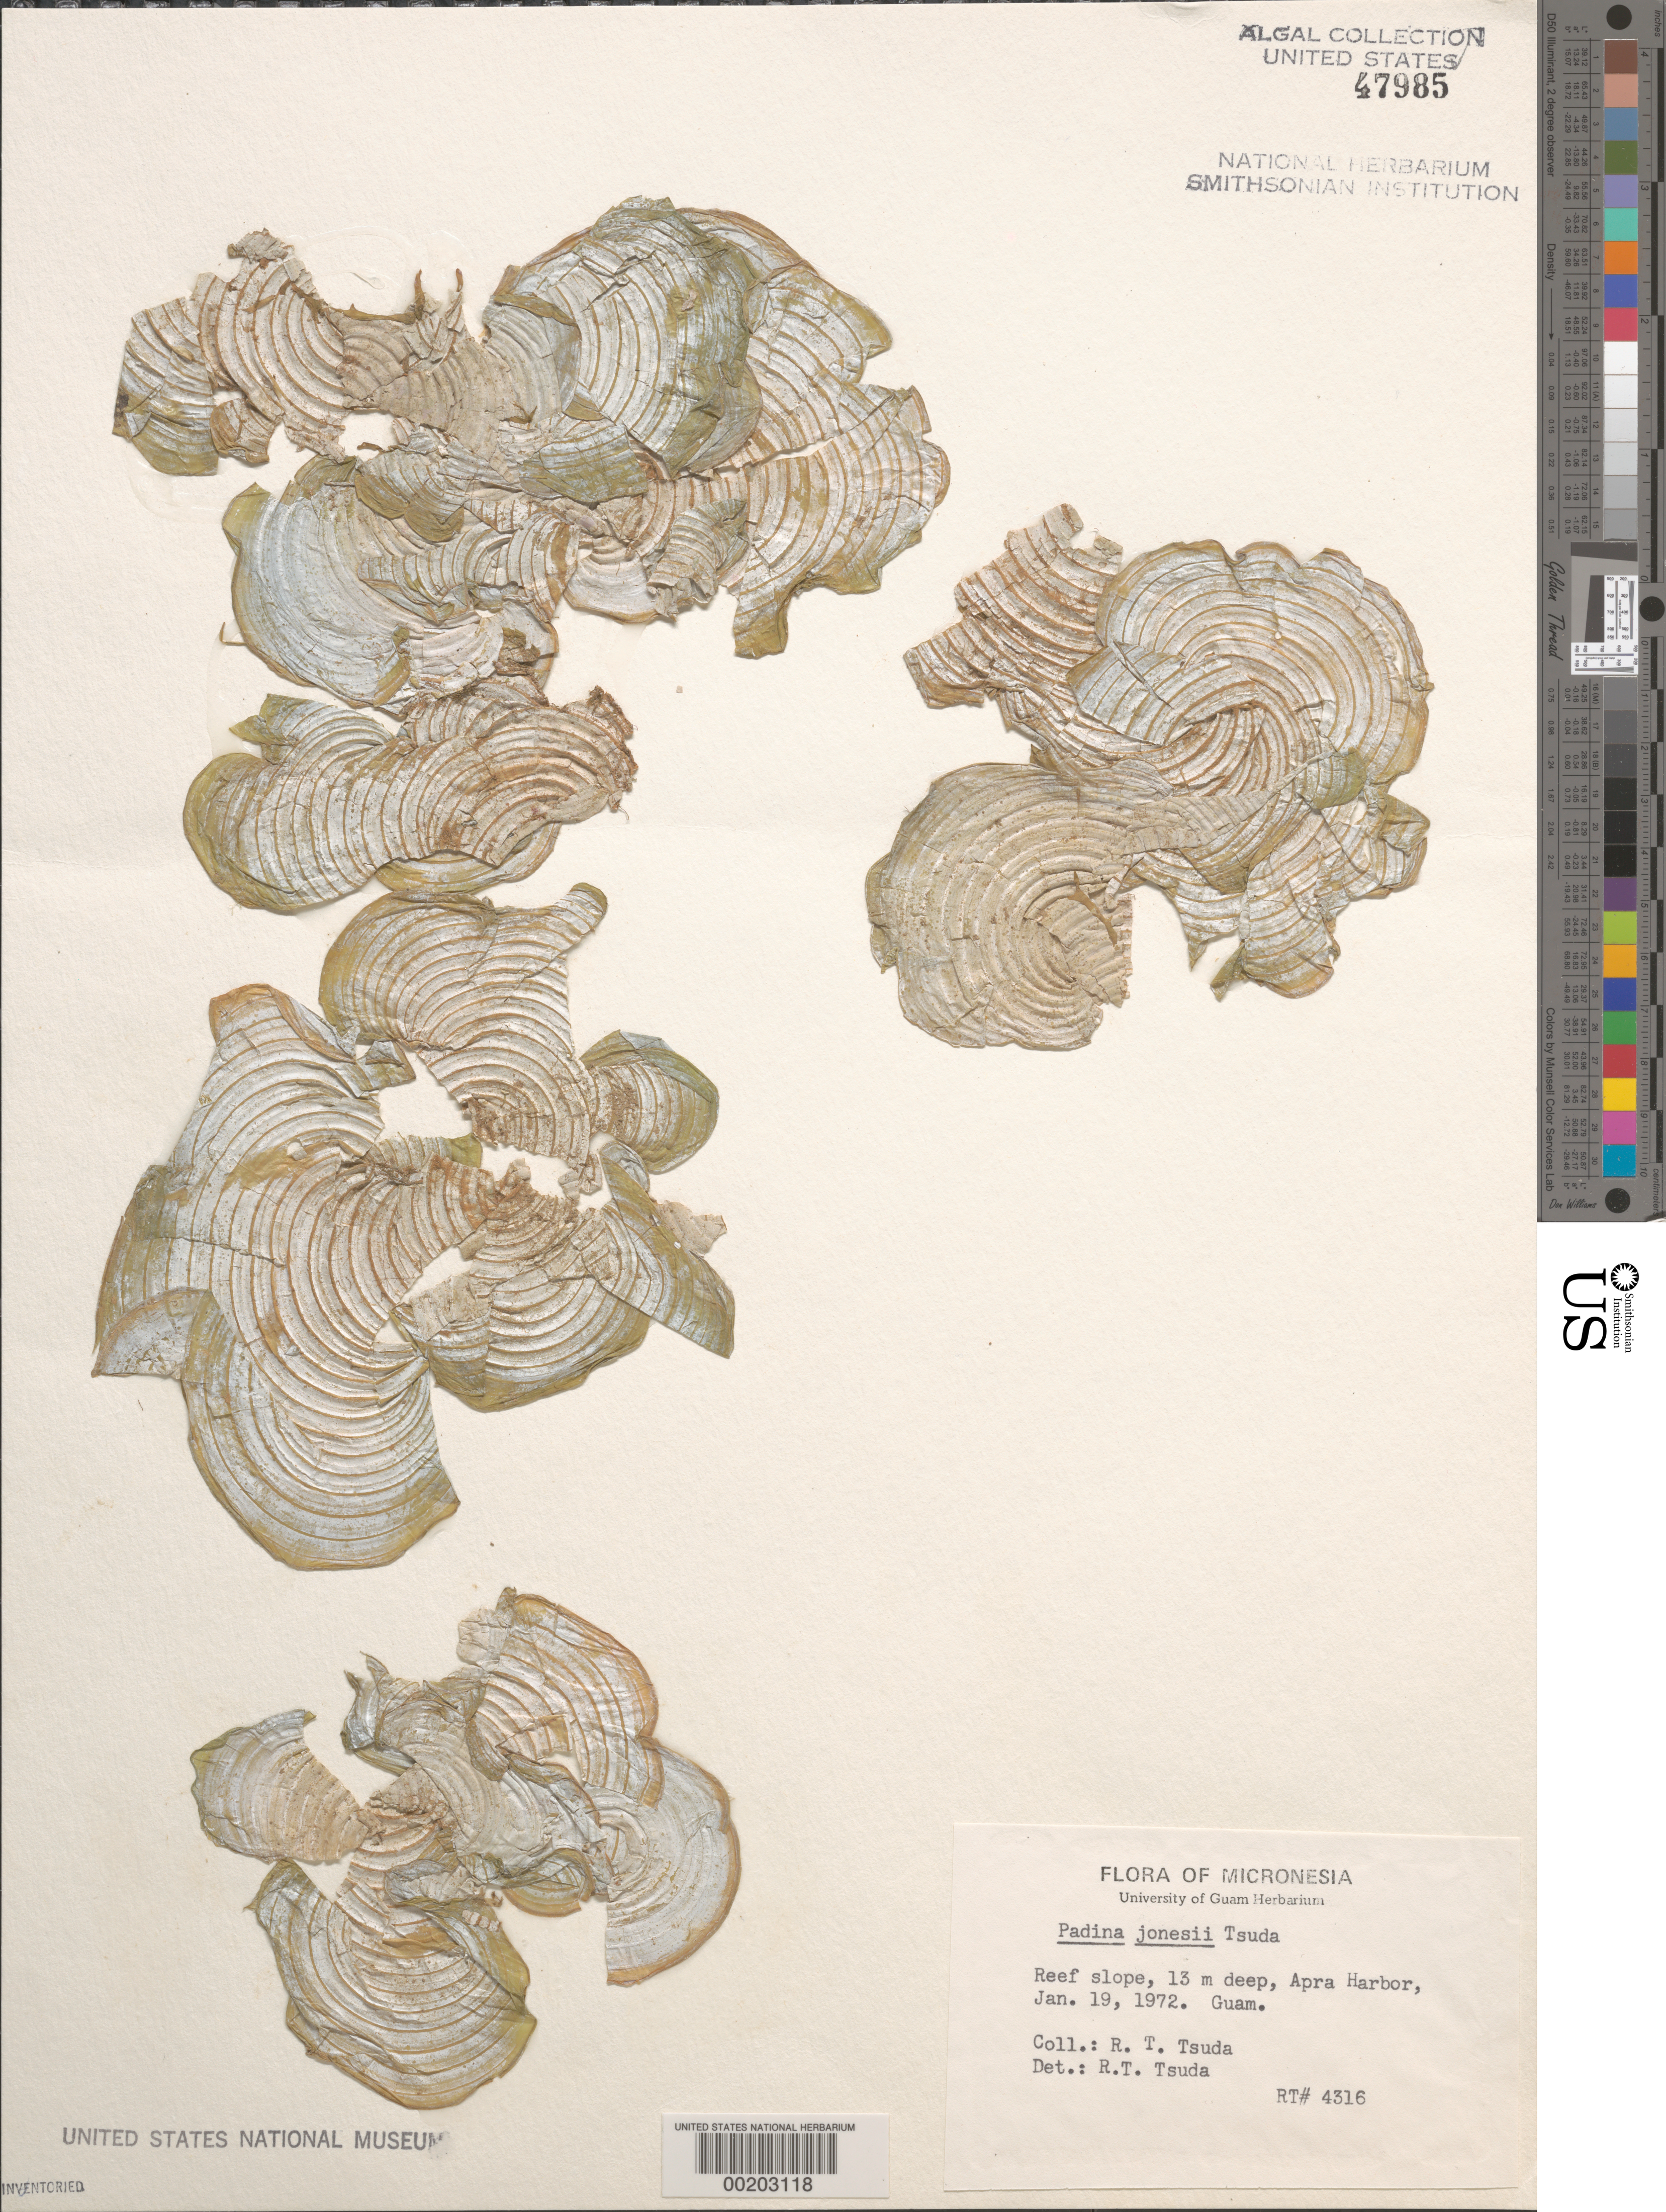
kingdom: Chromista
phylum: Ochrophyta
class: Phaeophyceae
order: Dictyotales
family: Dictyotaceae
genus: Padina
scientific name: Padina jonesii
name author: Tsuda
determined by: Tsuda, R. T.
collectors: R. Tsuda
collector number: Rt 4316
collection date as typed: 19 Jan 1972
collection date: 1972-01-19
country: Guam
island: Guam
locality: Apra Harbor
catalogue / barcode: US 47985